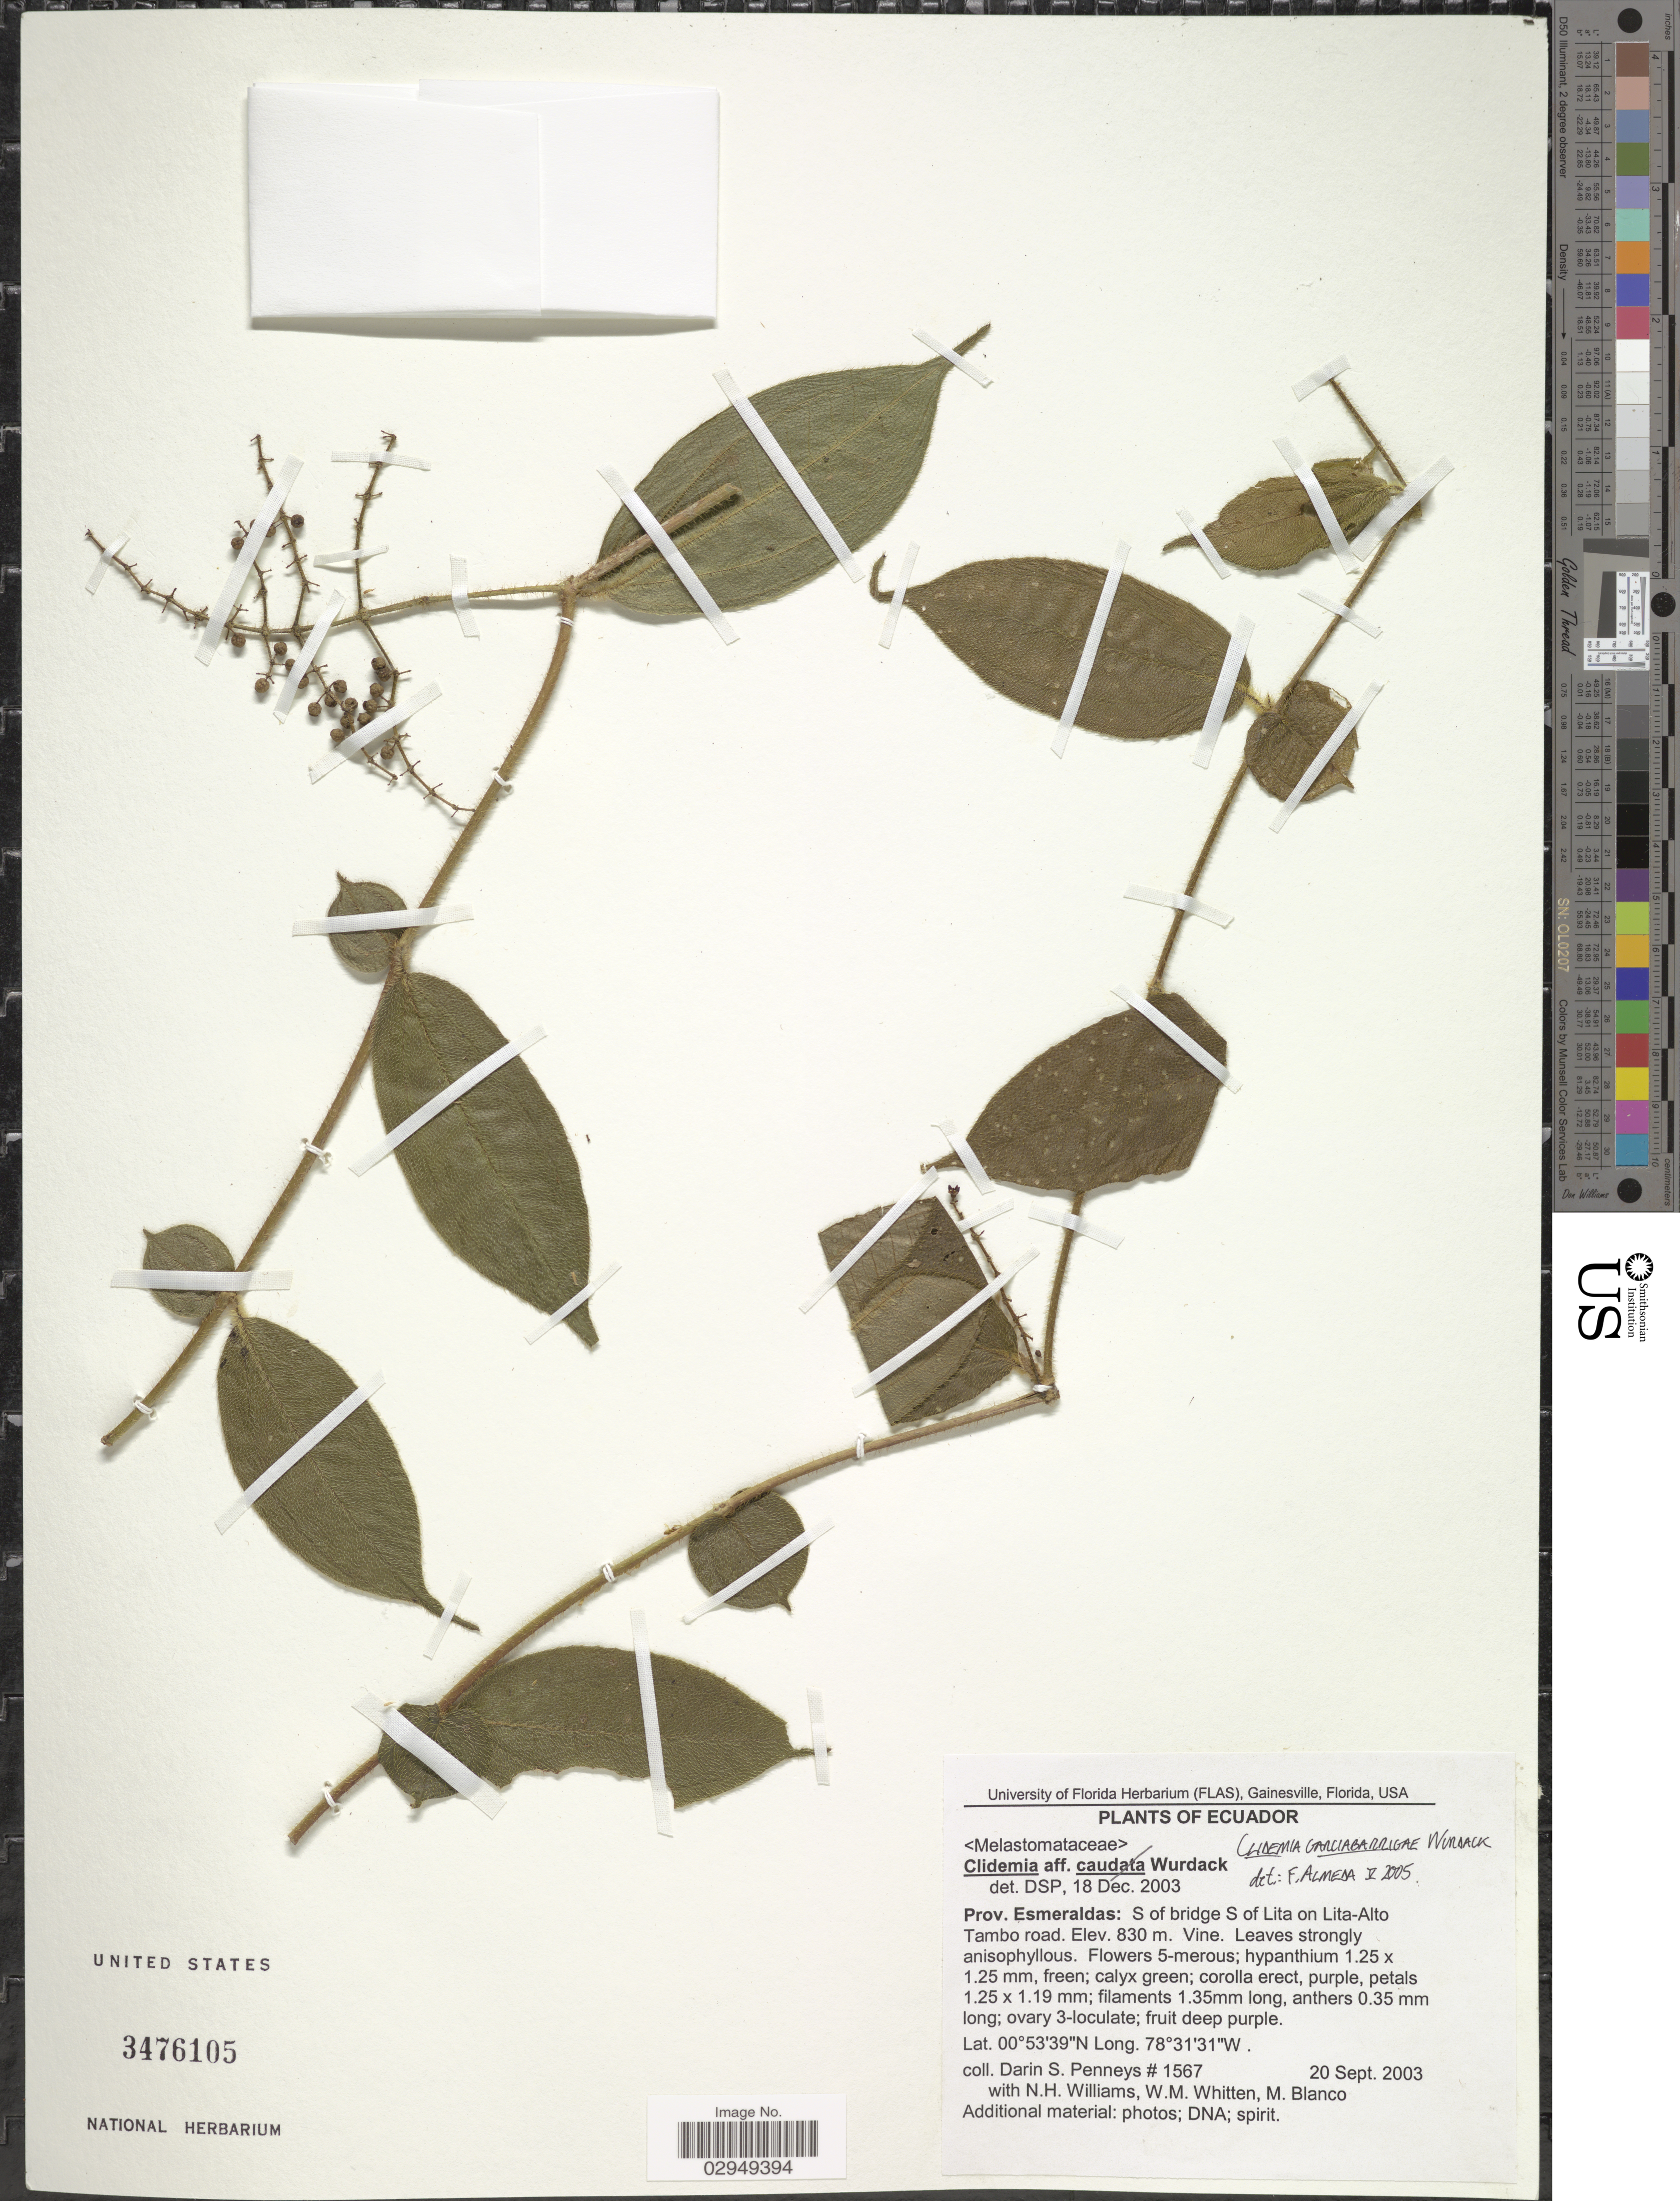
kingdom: Plantae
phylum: Tracheophyta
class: Magnoliopsida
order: Myrtales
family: Melastomataceae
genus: Clidemia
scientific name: Clidemia garcia-barrigae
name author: Wurdack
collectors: D. S. Penneys, N. H. Williams, W. M. Whitten & M. Blanco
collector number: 1567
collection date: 2003-09-20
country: Ecuador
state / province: Esmeraldas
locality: Prov. Esmeraldas: S of bridge S of Lita on Lita-Alto Tambo road.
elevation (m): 830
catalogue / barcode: US 3476105